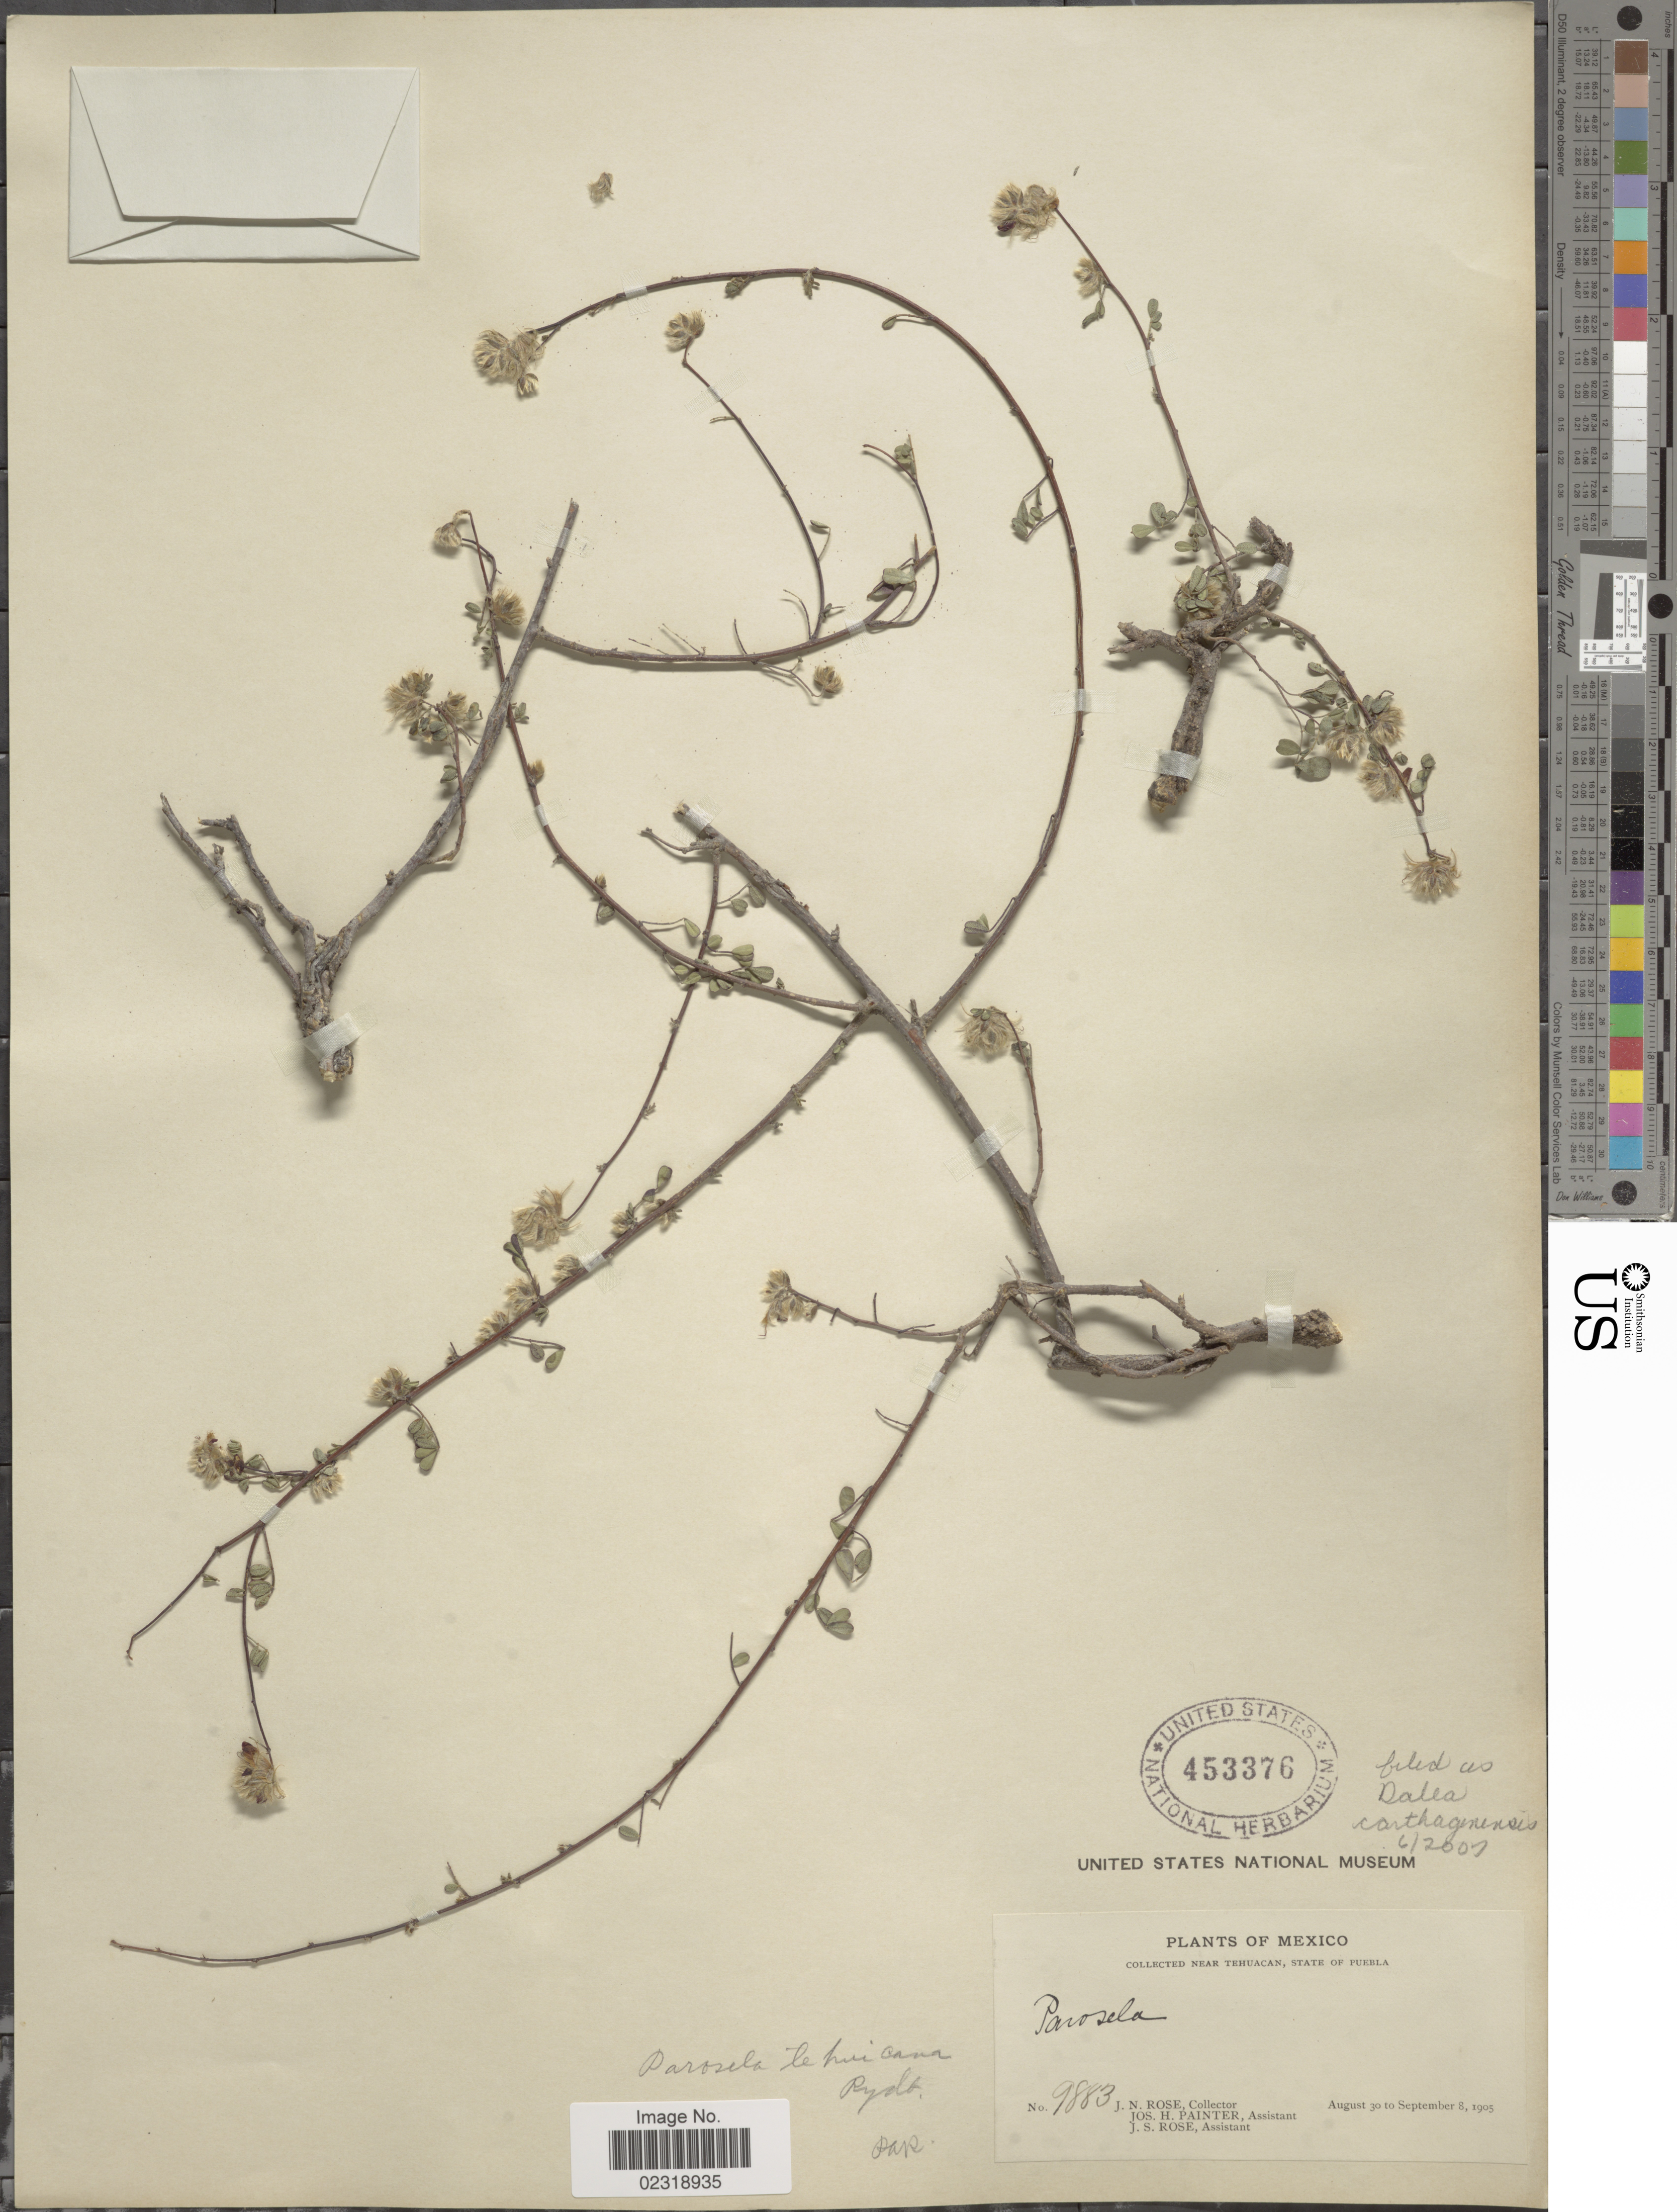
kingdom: Plantae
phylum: Tracheophyta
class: Magnoliopsida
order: Fabales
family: Fabaceae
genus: Dalea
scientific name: Dalea carthagenensis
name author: (Jacq.) J.F. Macbr.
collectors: J. N. Rose, J. H. Painter & J. S. Rose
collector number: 9883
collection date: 1905-08-30/1905-09-08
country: Mexico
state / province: Puebla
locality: Near Tehuacan.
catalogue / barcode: US 453376